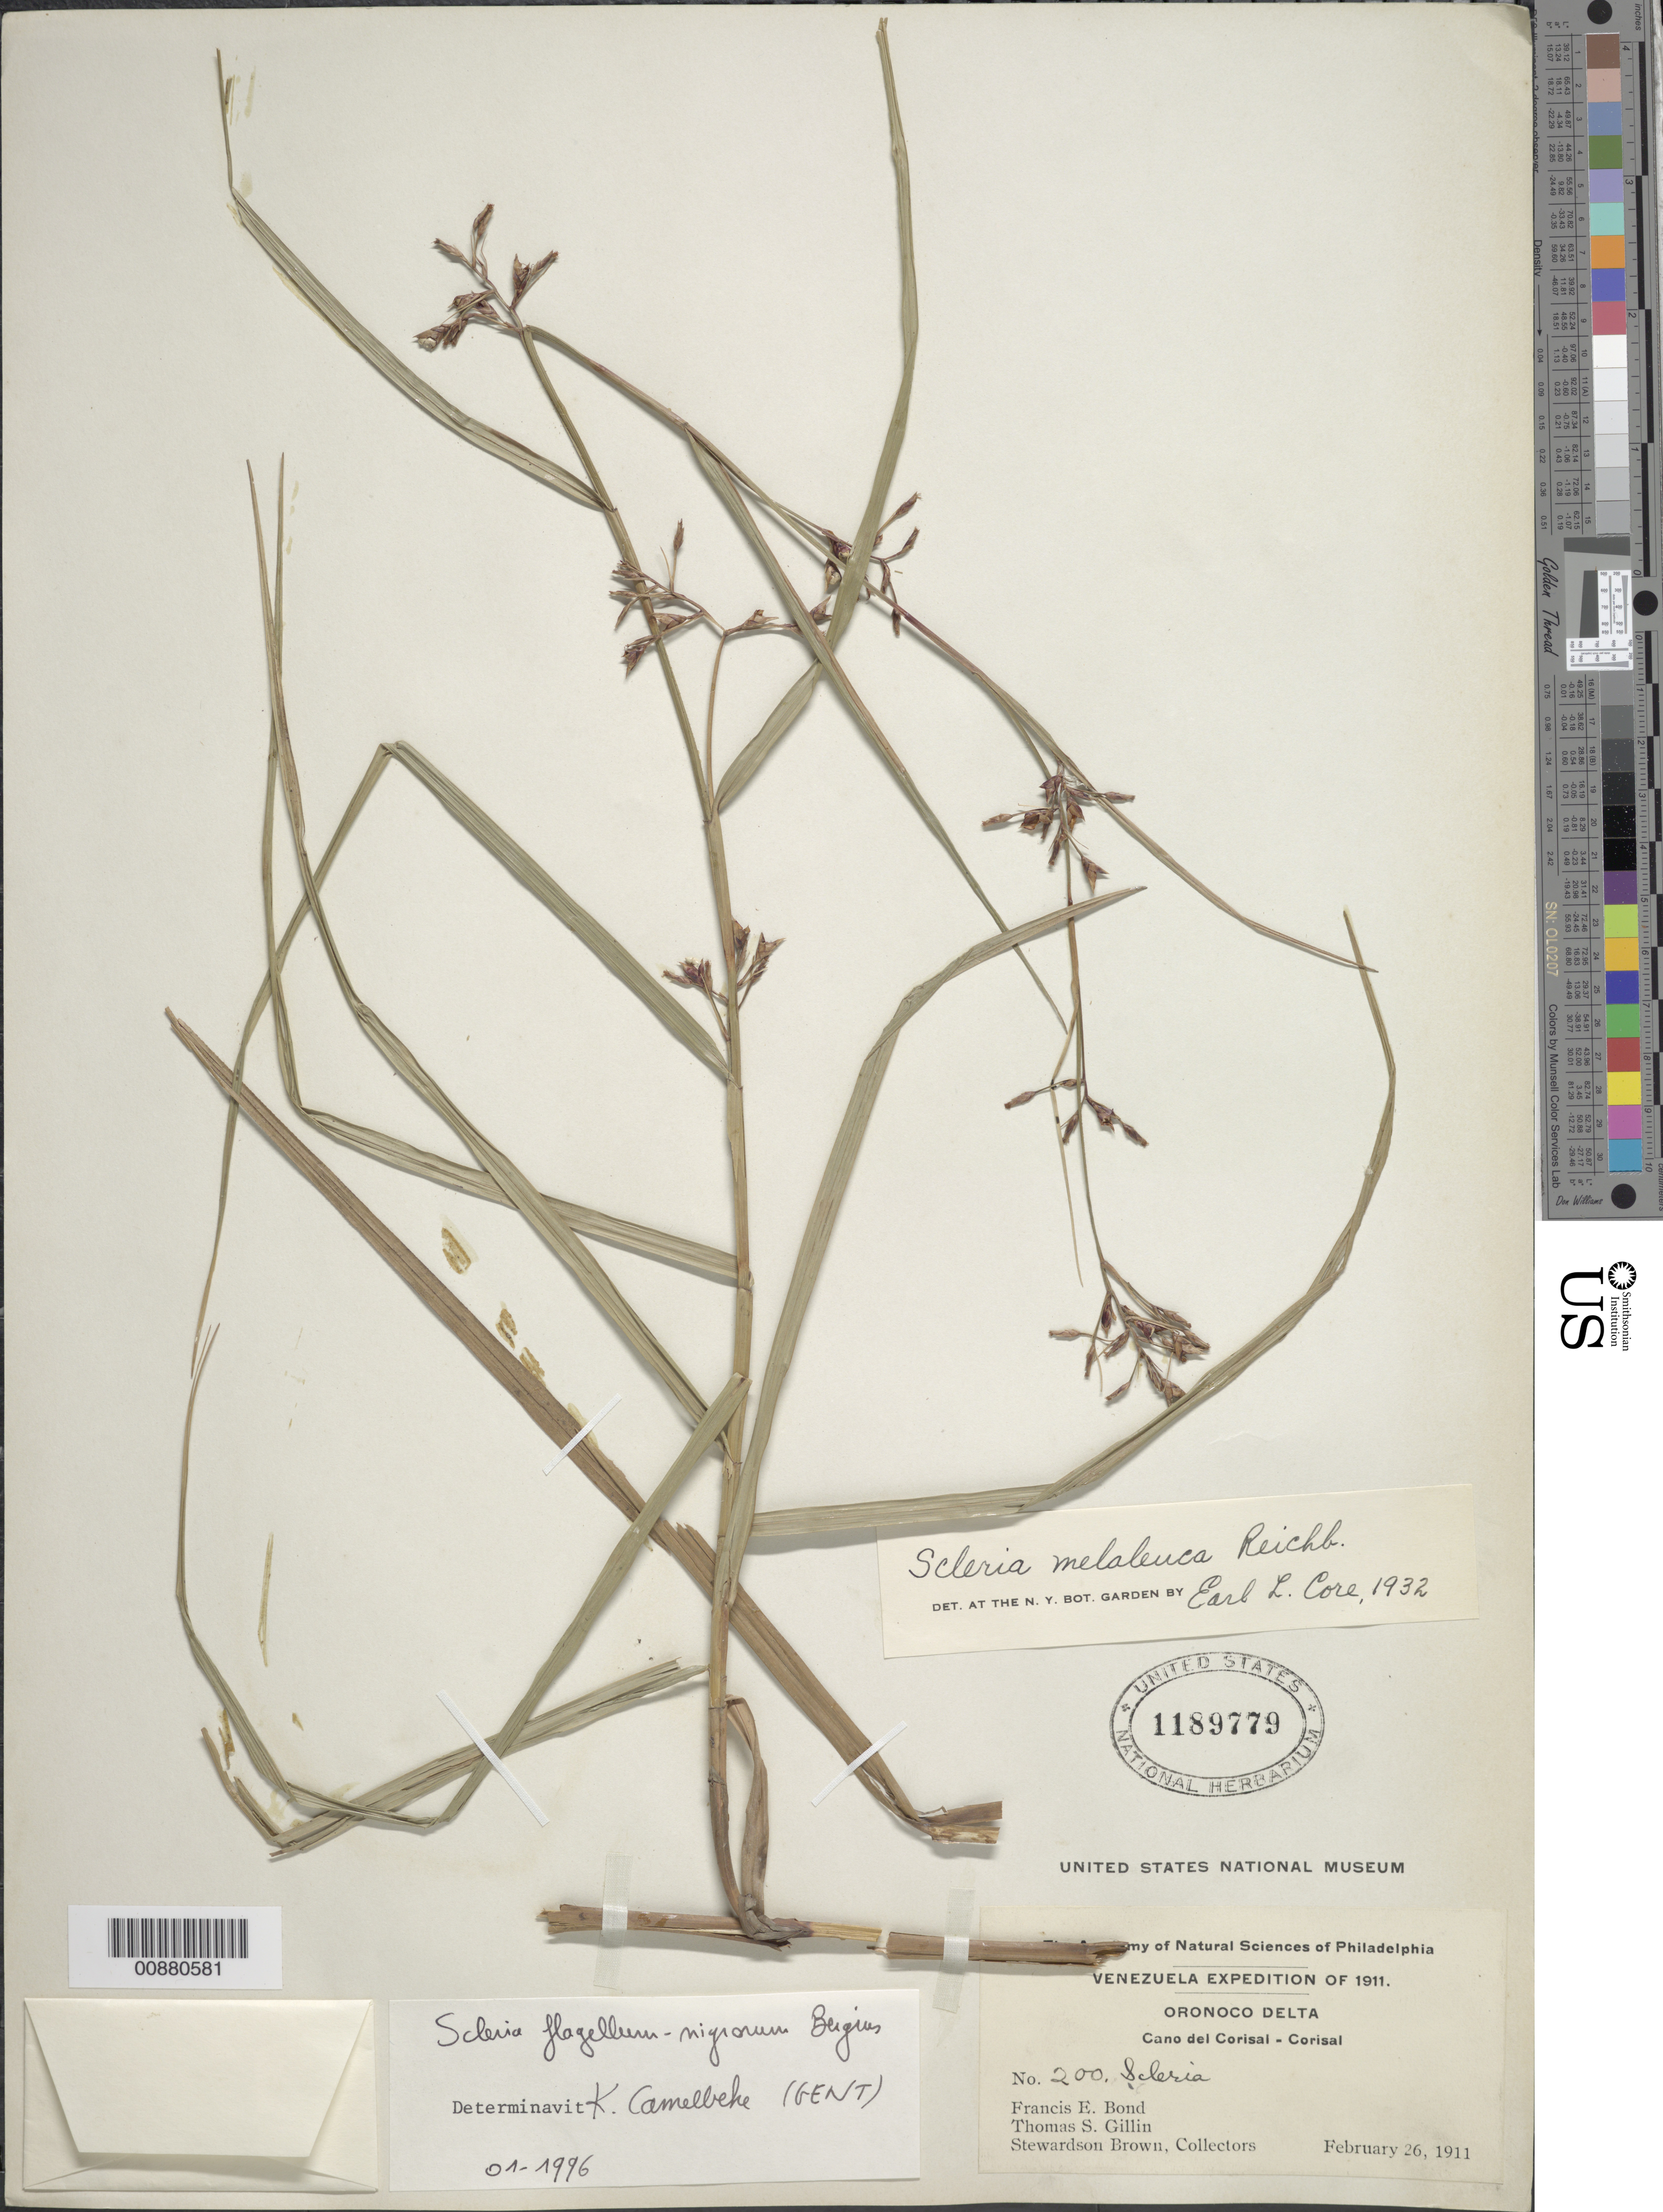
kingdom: Plantae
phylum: Tracheophyta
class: Liliopsida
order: Poales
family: Cyperaceae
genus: Scleria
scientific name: Scleria flagellum-nigrorum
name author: P.J. Bergius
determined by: Camelbeke, K.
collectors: F. Bond, T. Gillin & S. Brown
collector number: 200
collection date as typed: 26-28 February 1911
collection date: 1911-02-26/1911-02-28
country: Venezuela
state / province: Monagas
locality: Corozal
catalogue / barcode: US 1189779